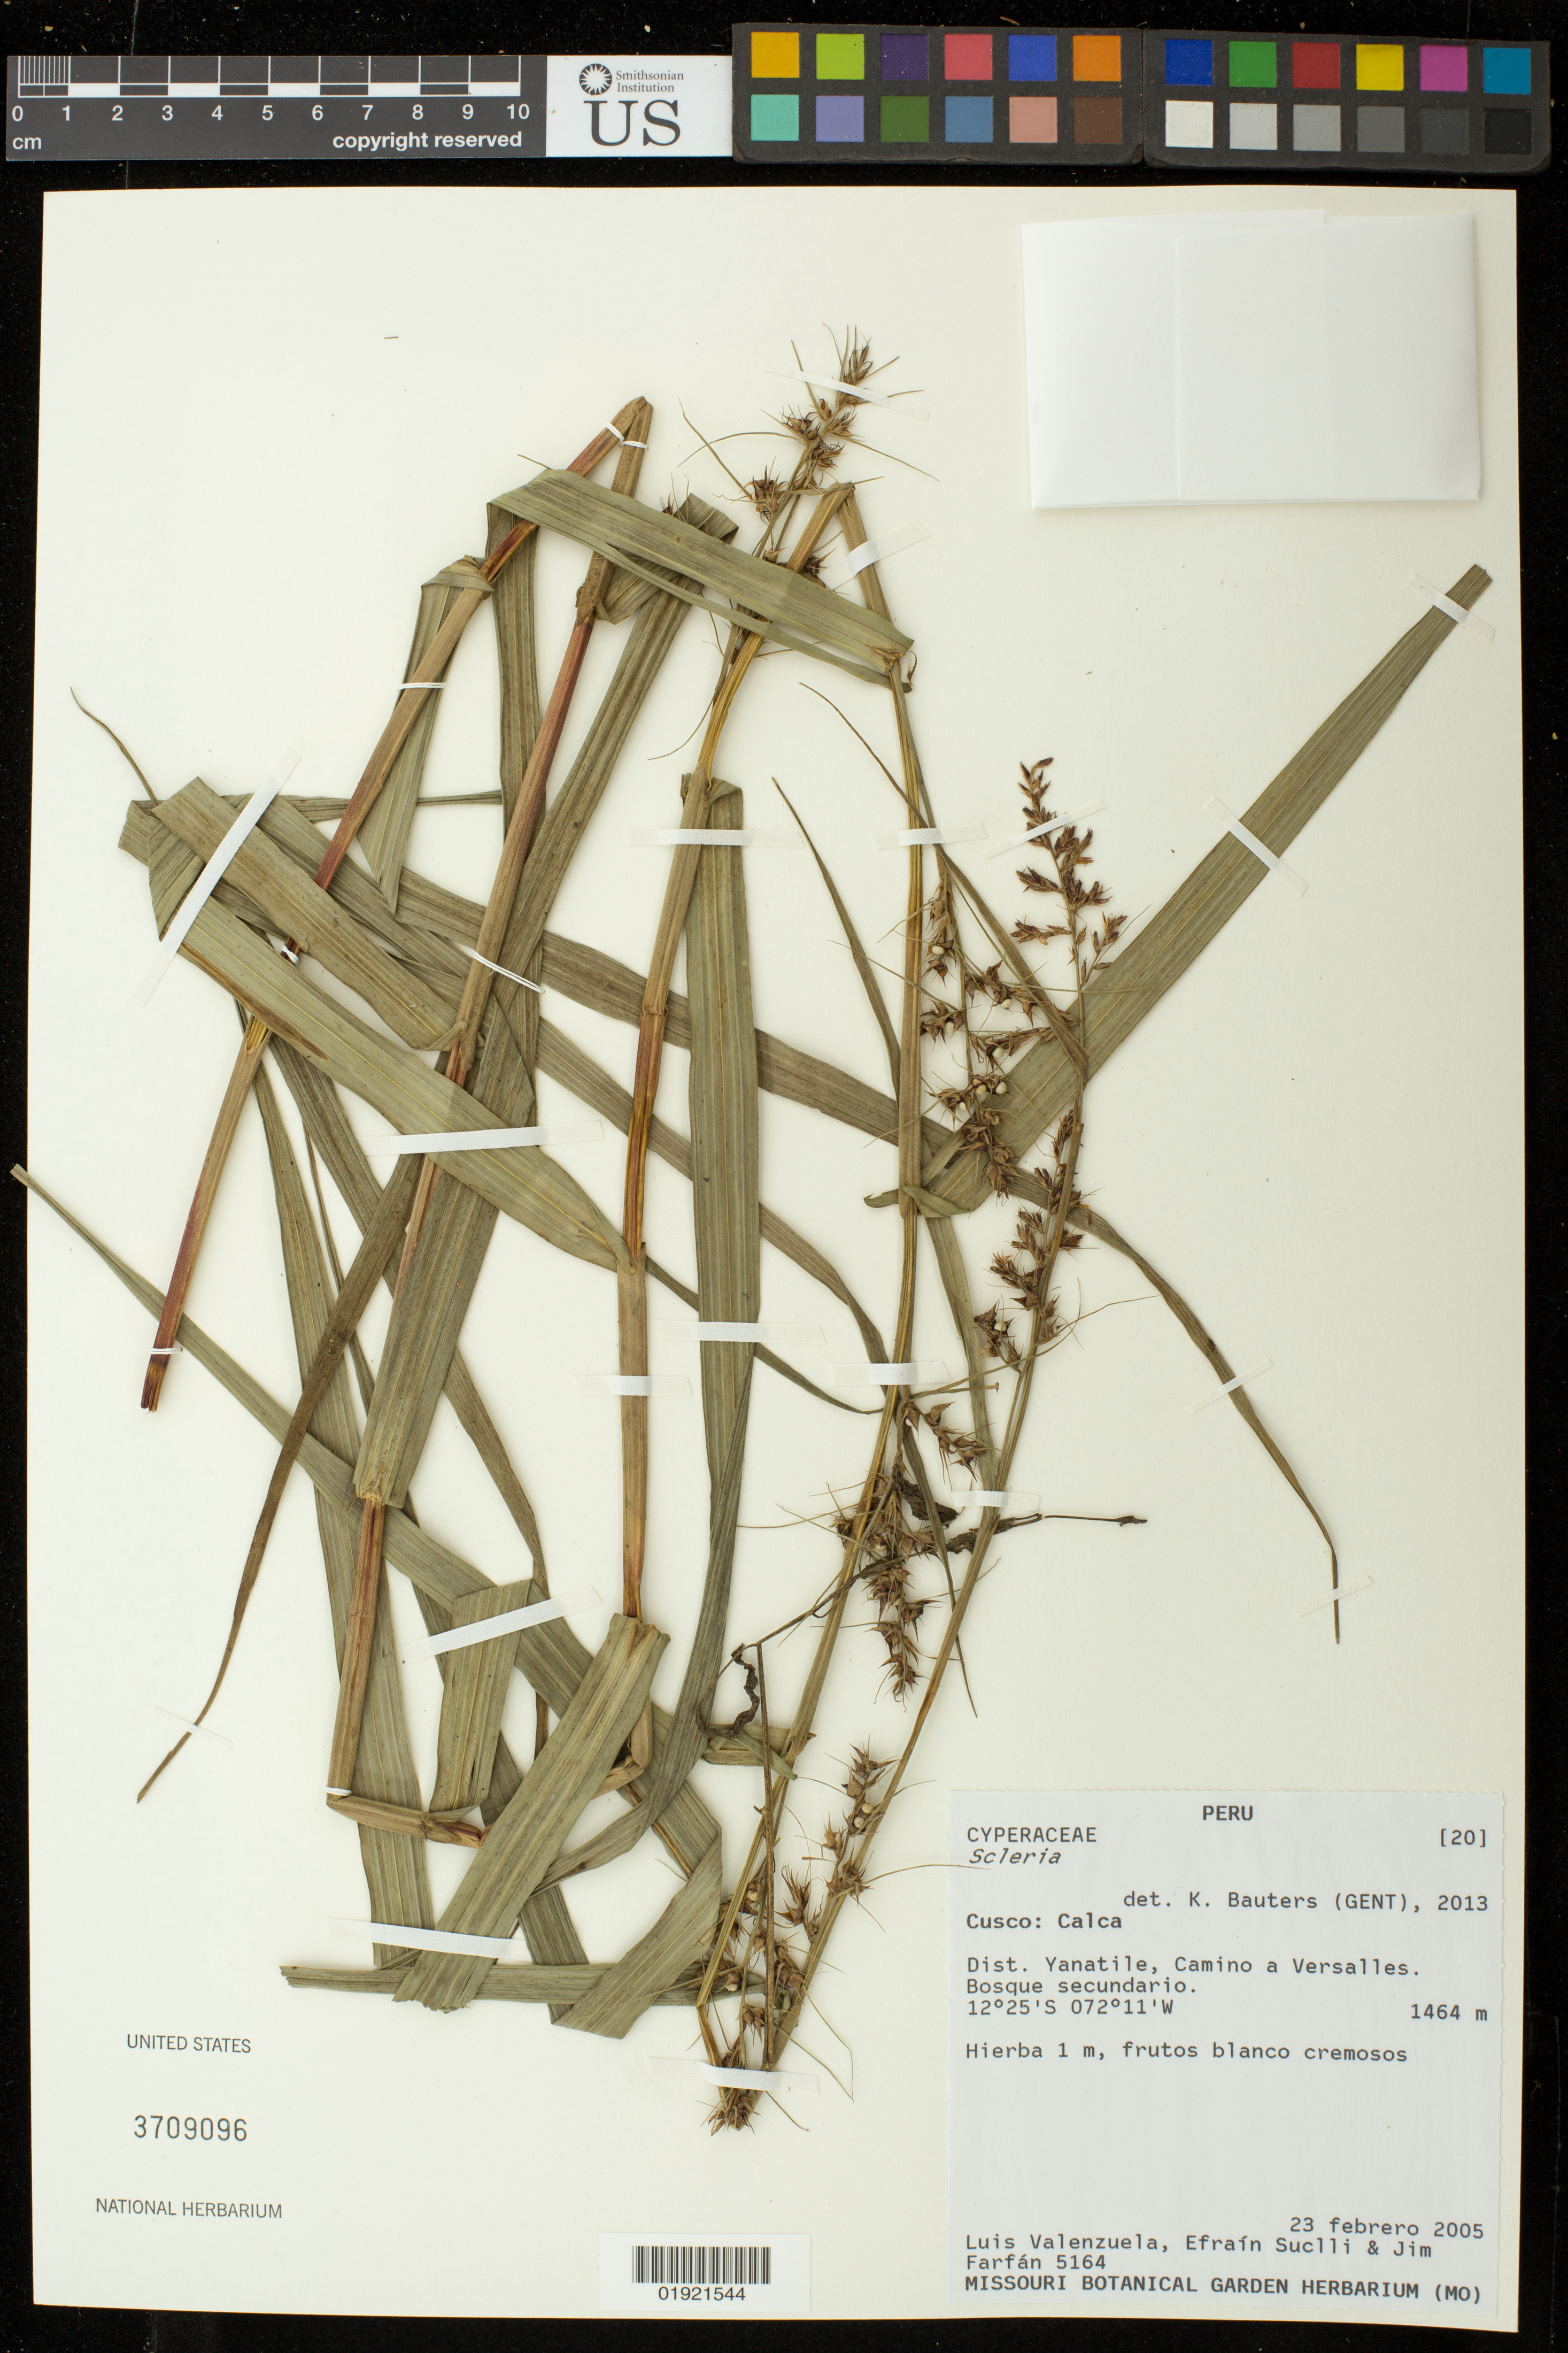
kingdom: Plantae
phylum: Tracheophyta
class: Liliopsida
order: Poales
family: Cyperaceae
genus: Scleria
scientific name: Scleria sp.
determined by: Bauters, K.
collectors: L. Valenzuela, E. Suclli & J. Farfán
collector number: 5164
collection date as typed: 23 febrero 2005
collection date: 2005-02-23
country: Peru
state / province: Cusco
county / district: Calca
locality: Dist. Yanatile, Camino a Versalles.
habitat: Bosque secundario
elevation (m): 1464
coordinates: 12 25 0 S, 72 11 0 W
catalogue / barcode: US 3709096